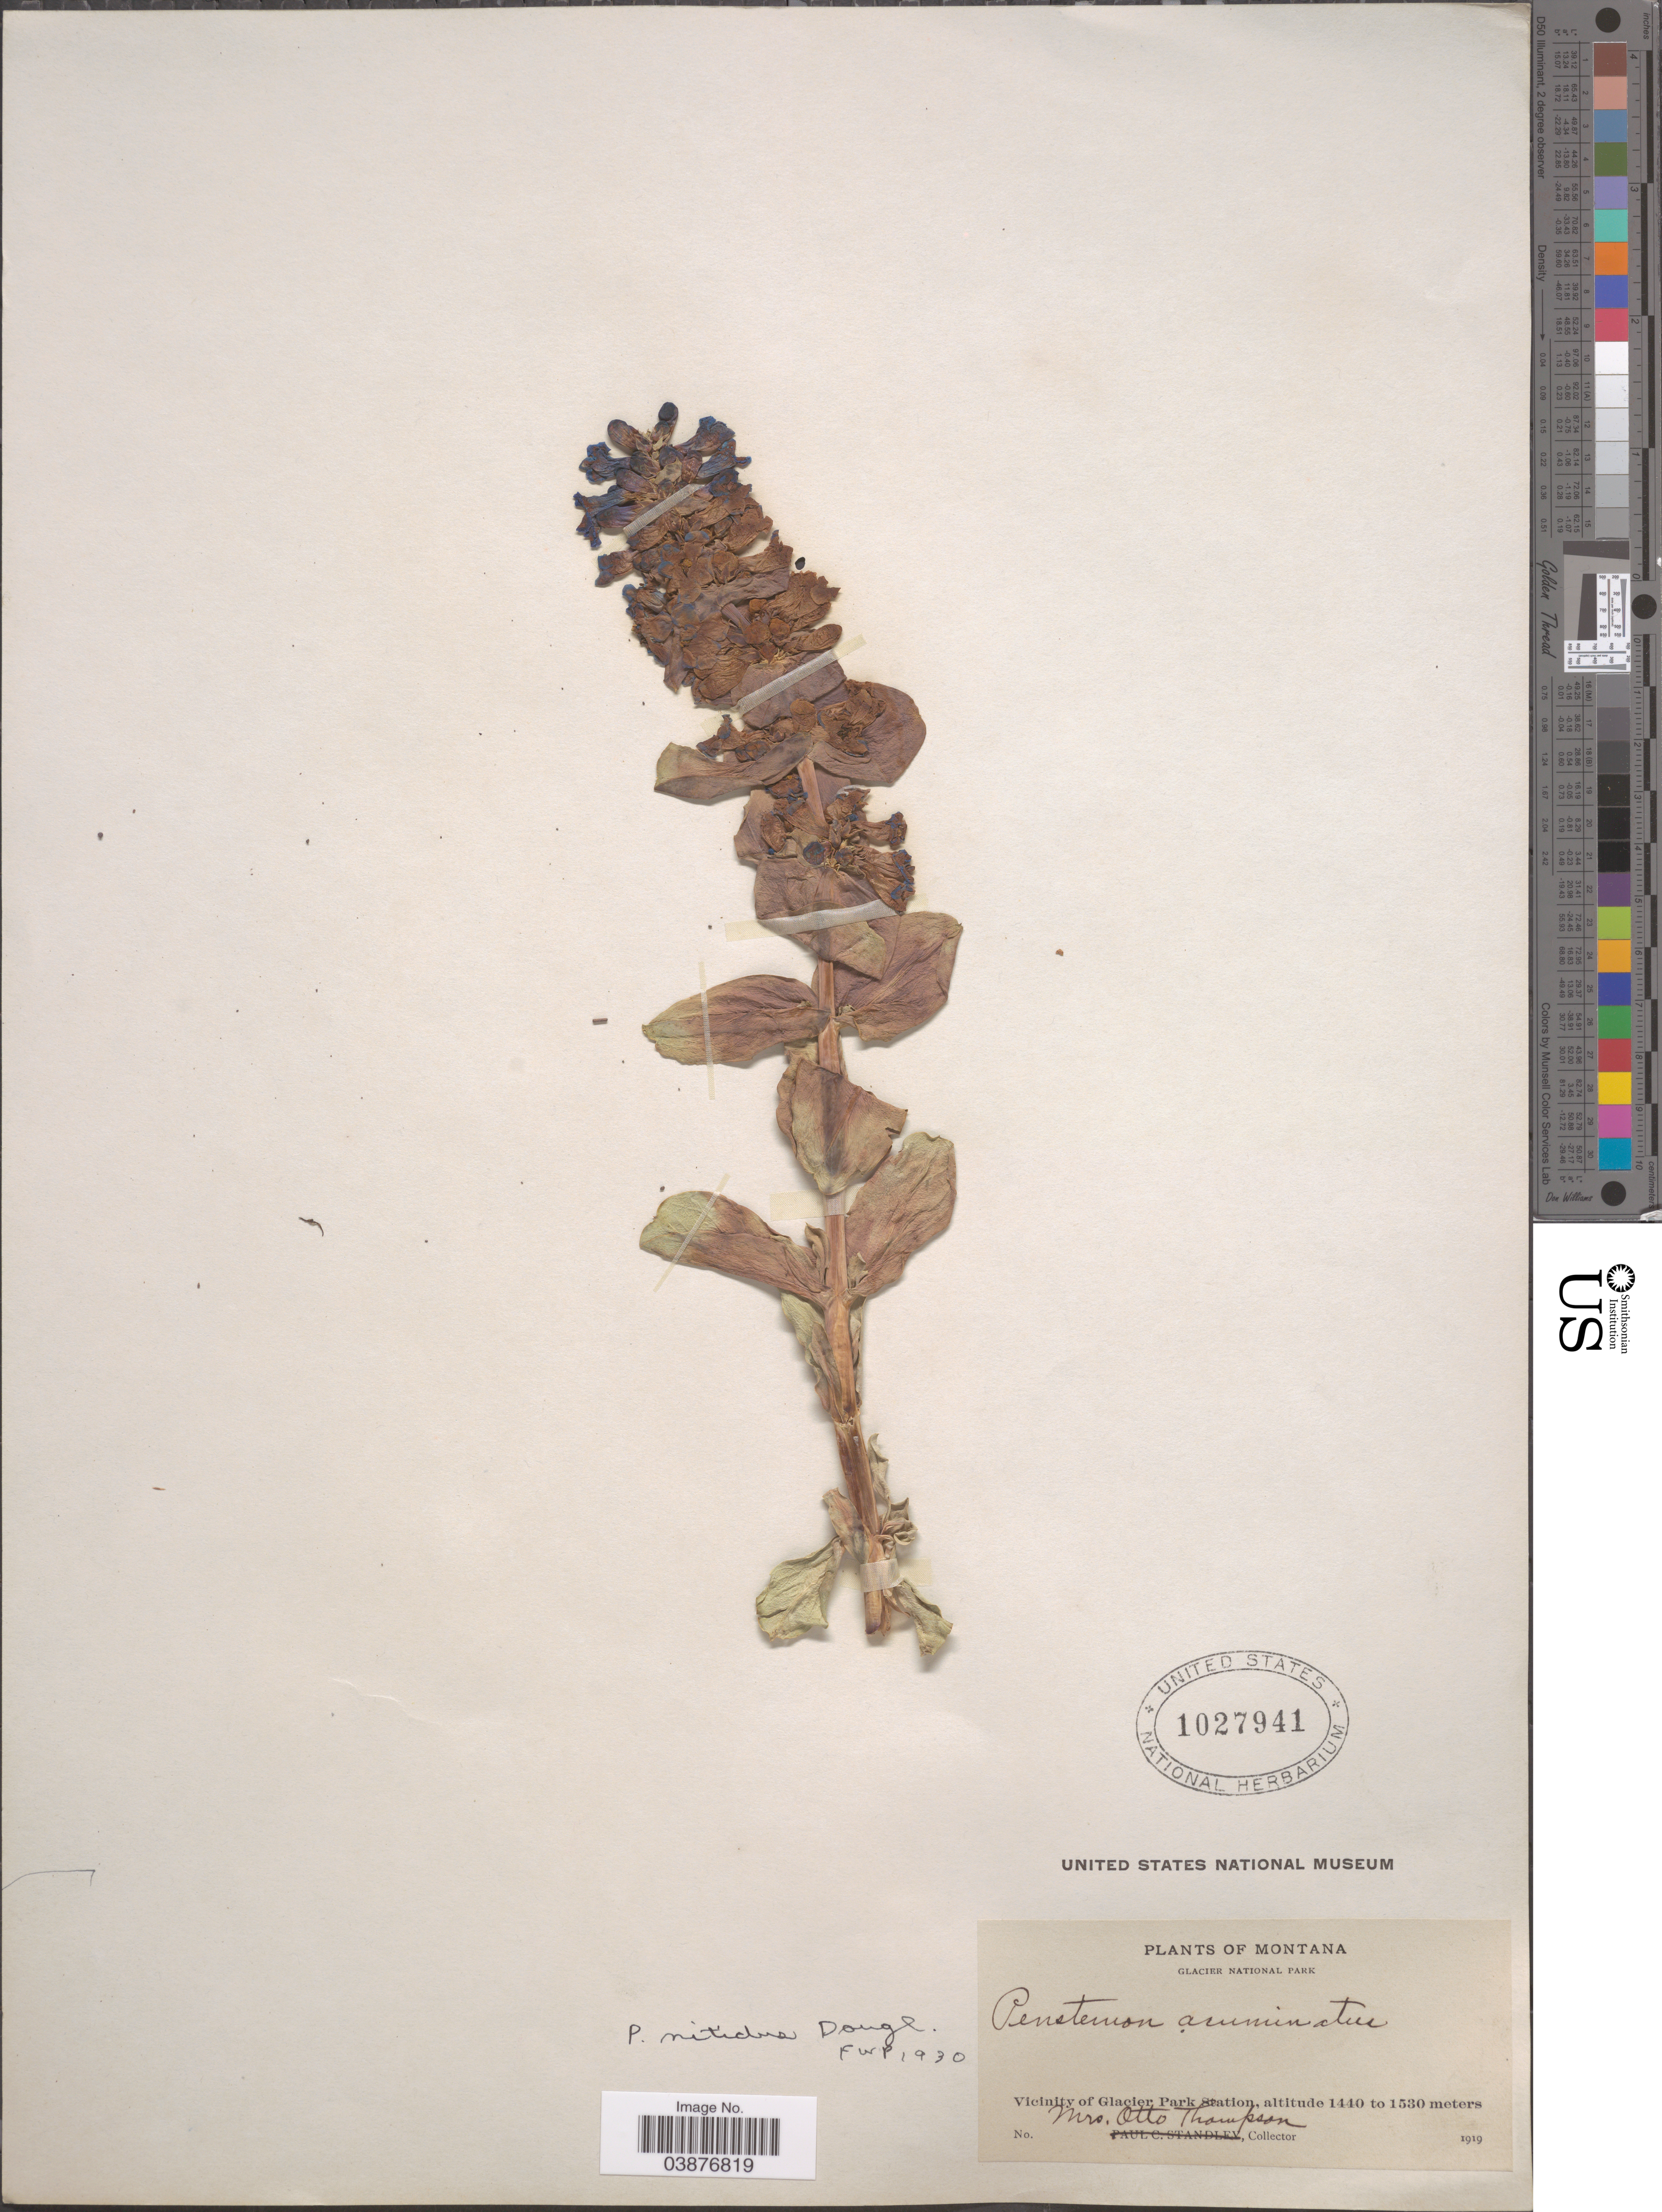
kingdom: Plantae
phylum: Tracheophyta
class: Magnoliopsida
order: Lamiales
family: Plantaginaceae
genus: Penstemon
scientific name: Penstemon nitidus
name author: Douglas ex Benth.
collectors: O. Thompson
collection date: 1919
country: United States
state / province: Montana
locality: Glacier National Park. Vicinity of Glacier Park Station.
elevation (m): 1440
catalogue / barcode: US 1027941